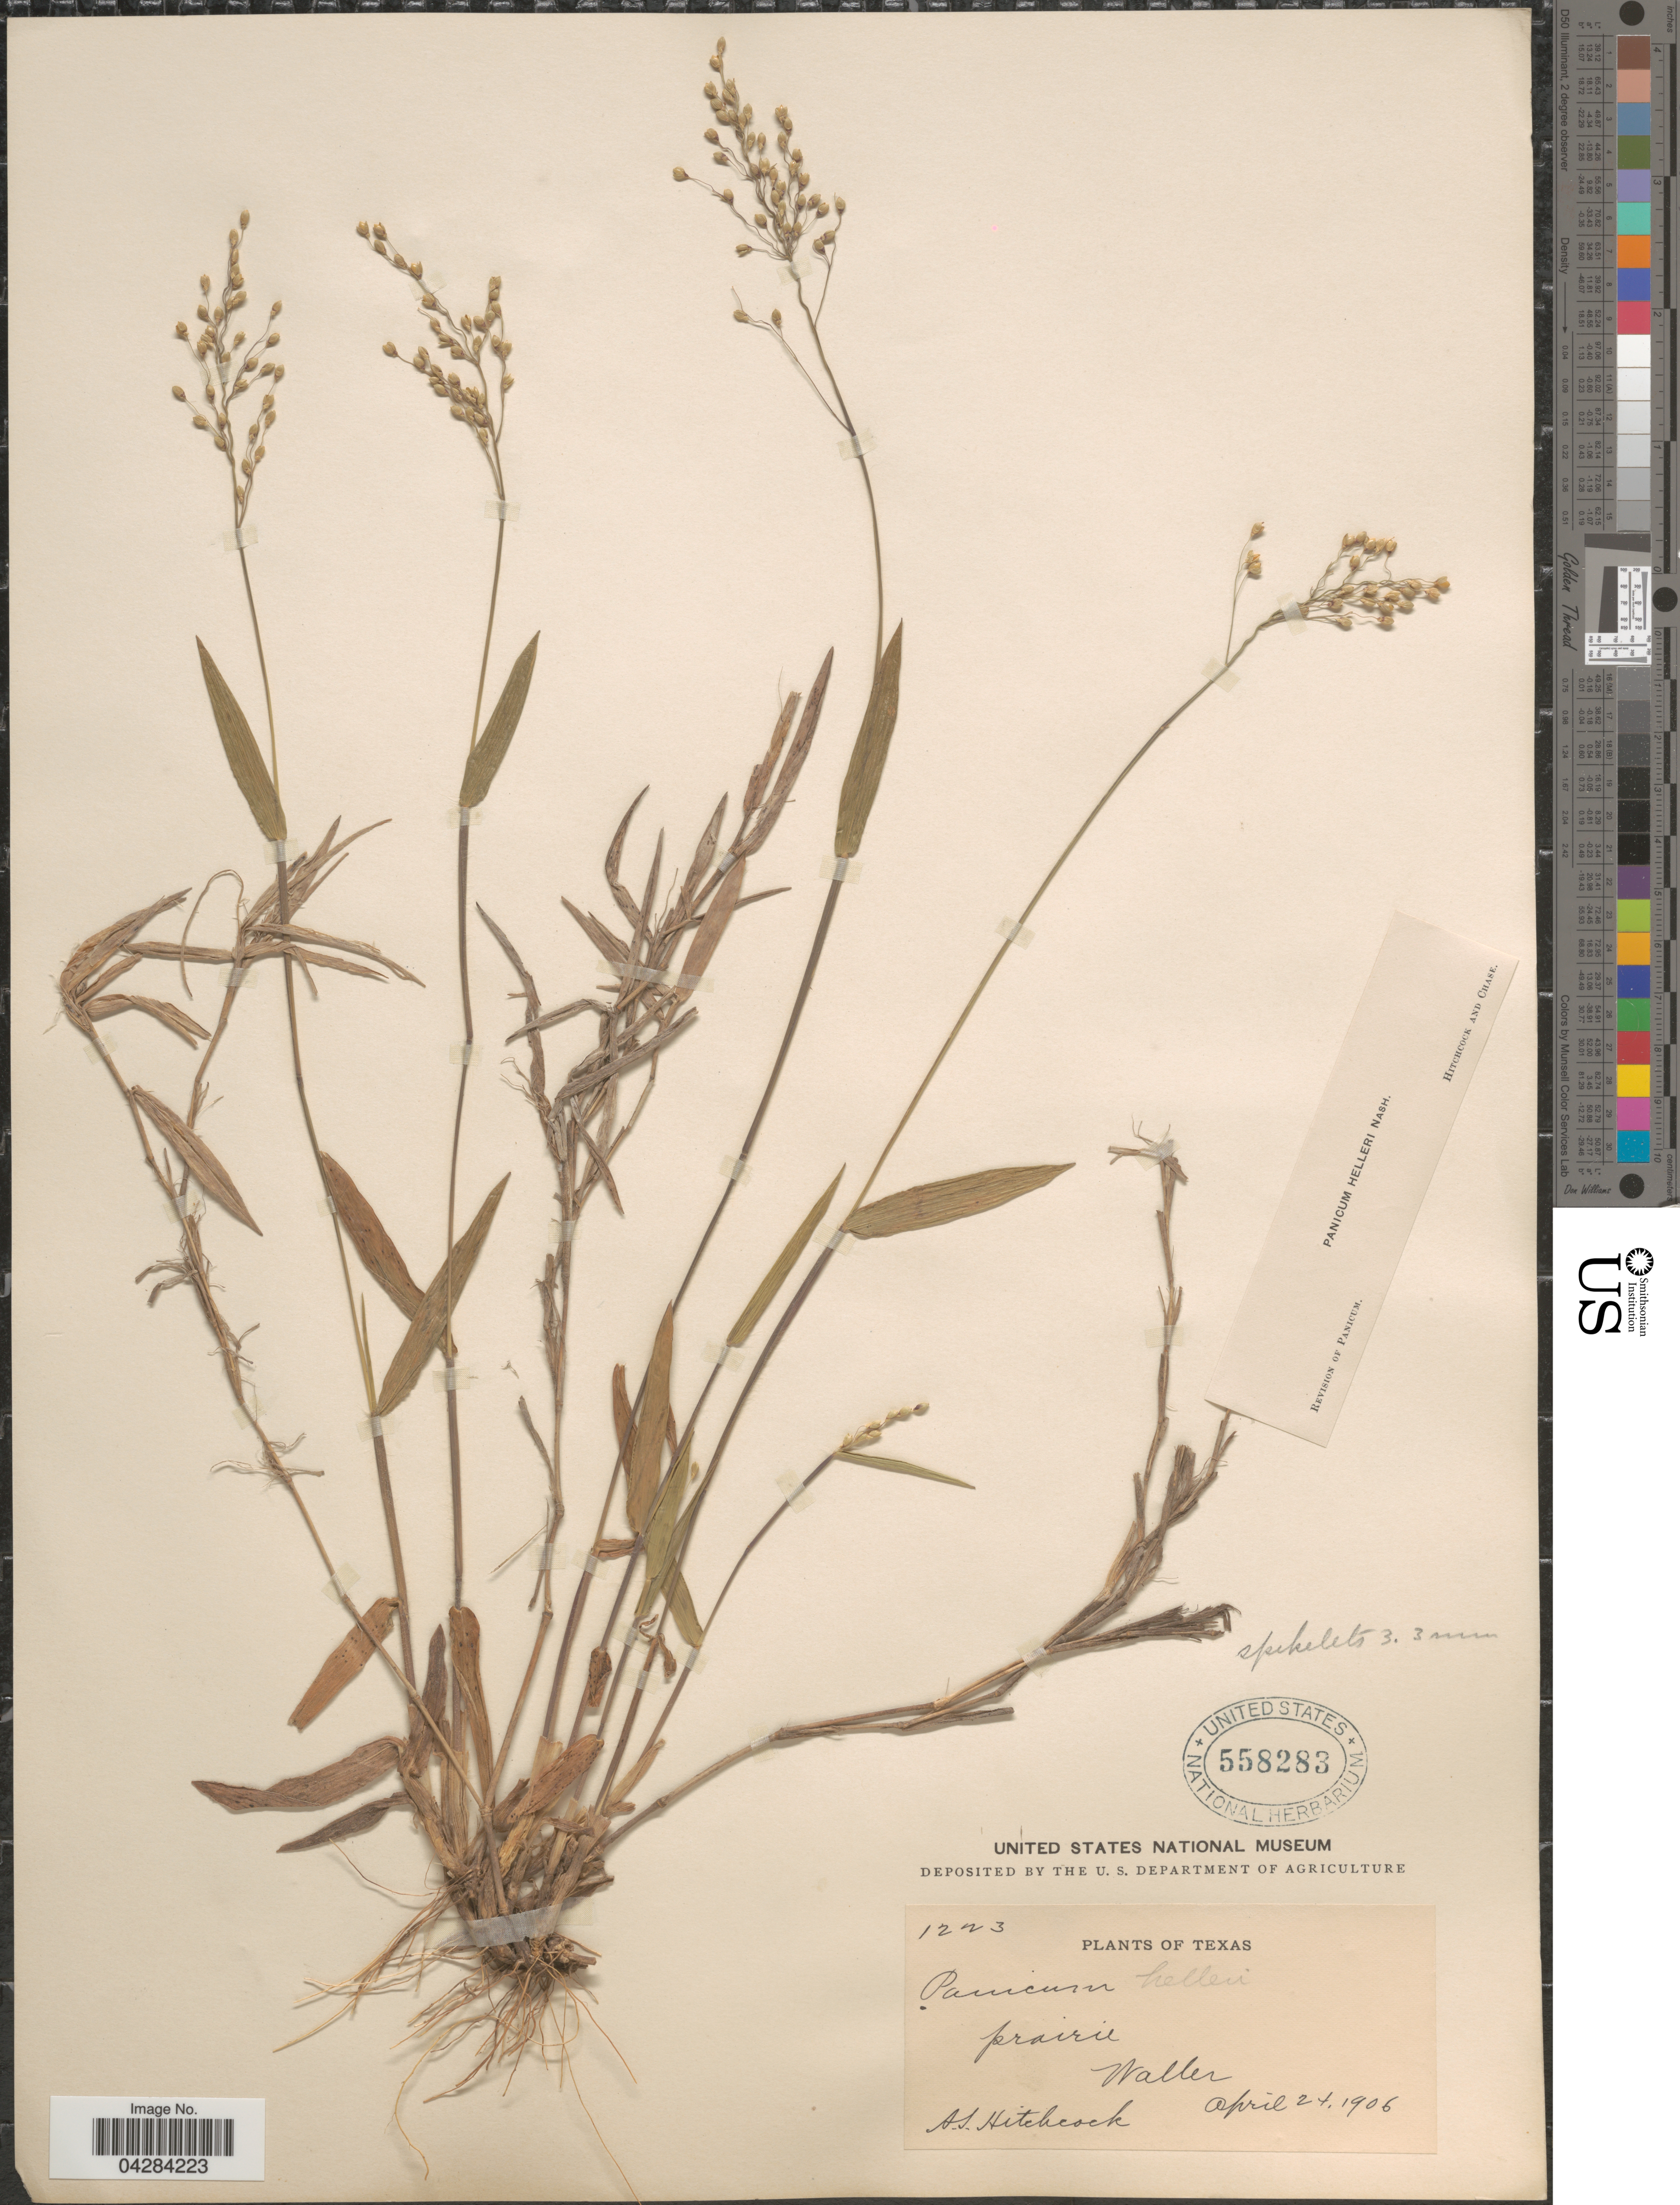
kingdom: Plantae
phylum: Tracheophyta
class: Liliopsida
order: Poales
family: Poaceae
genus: Dichanthelium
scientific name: Dichanthelium oligosanthes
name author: (Schult.) Gould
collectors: A. S. Hitchcock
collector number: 1223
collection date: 1906-04-24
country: United States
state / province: Texas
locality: Prairie. Waller.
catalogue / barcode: US 558283